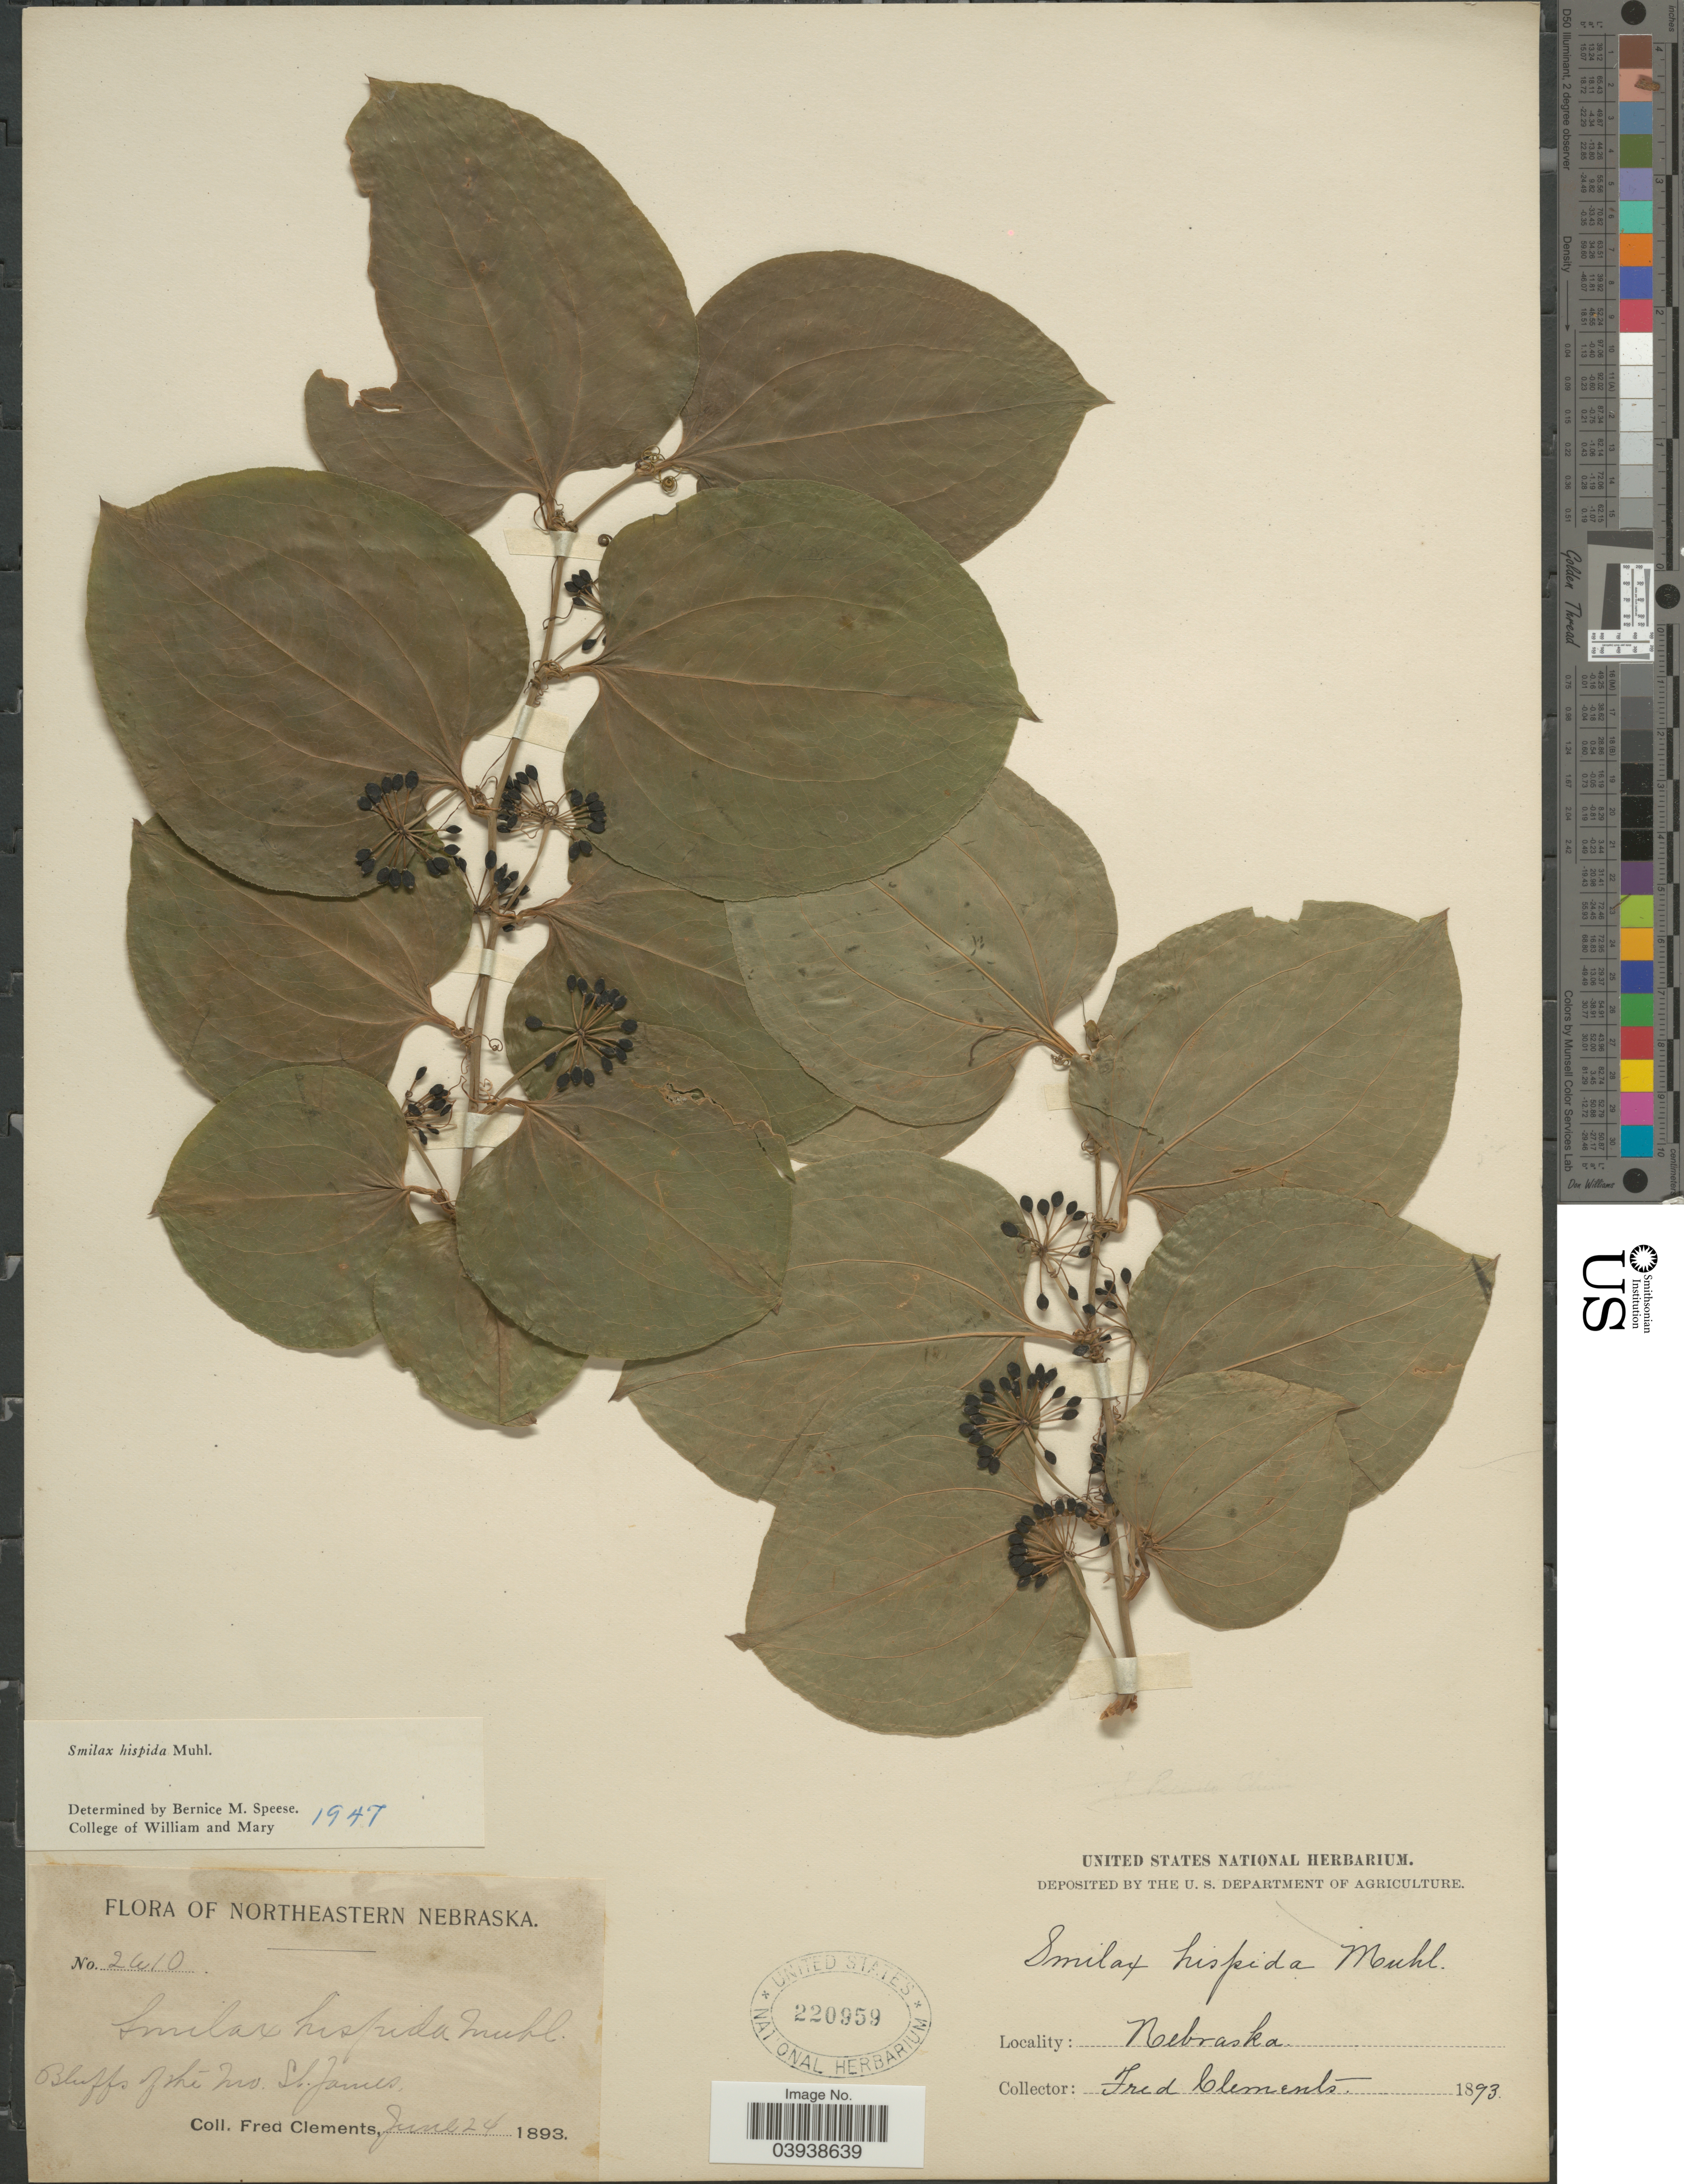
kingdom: Plantae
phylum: Tracheophyta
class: Liliopsida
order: Liliales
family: Smilacaceae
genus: Smilax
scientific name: Smilax hispida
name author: Raf.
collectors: F. Clements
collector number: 2610*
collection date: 1893-06-24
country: United States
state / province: Nebraska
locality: Northeastern Nebraska. Bluffs of the Mo. St. James.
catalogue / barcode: US 220959